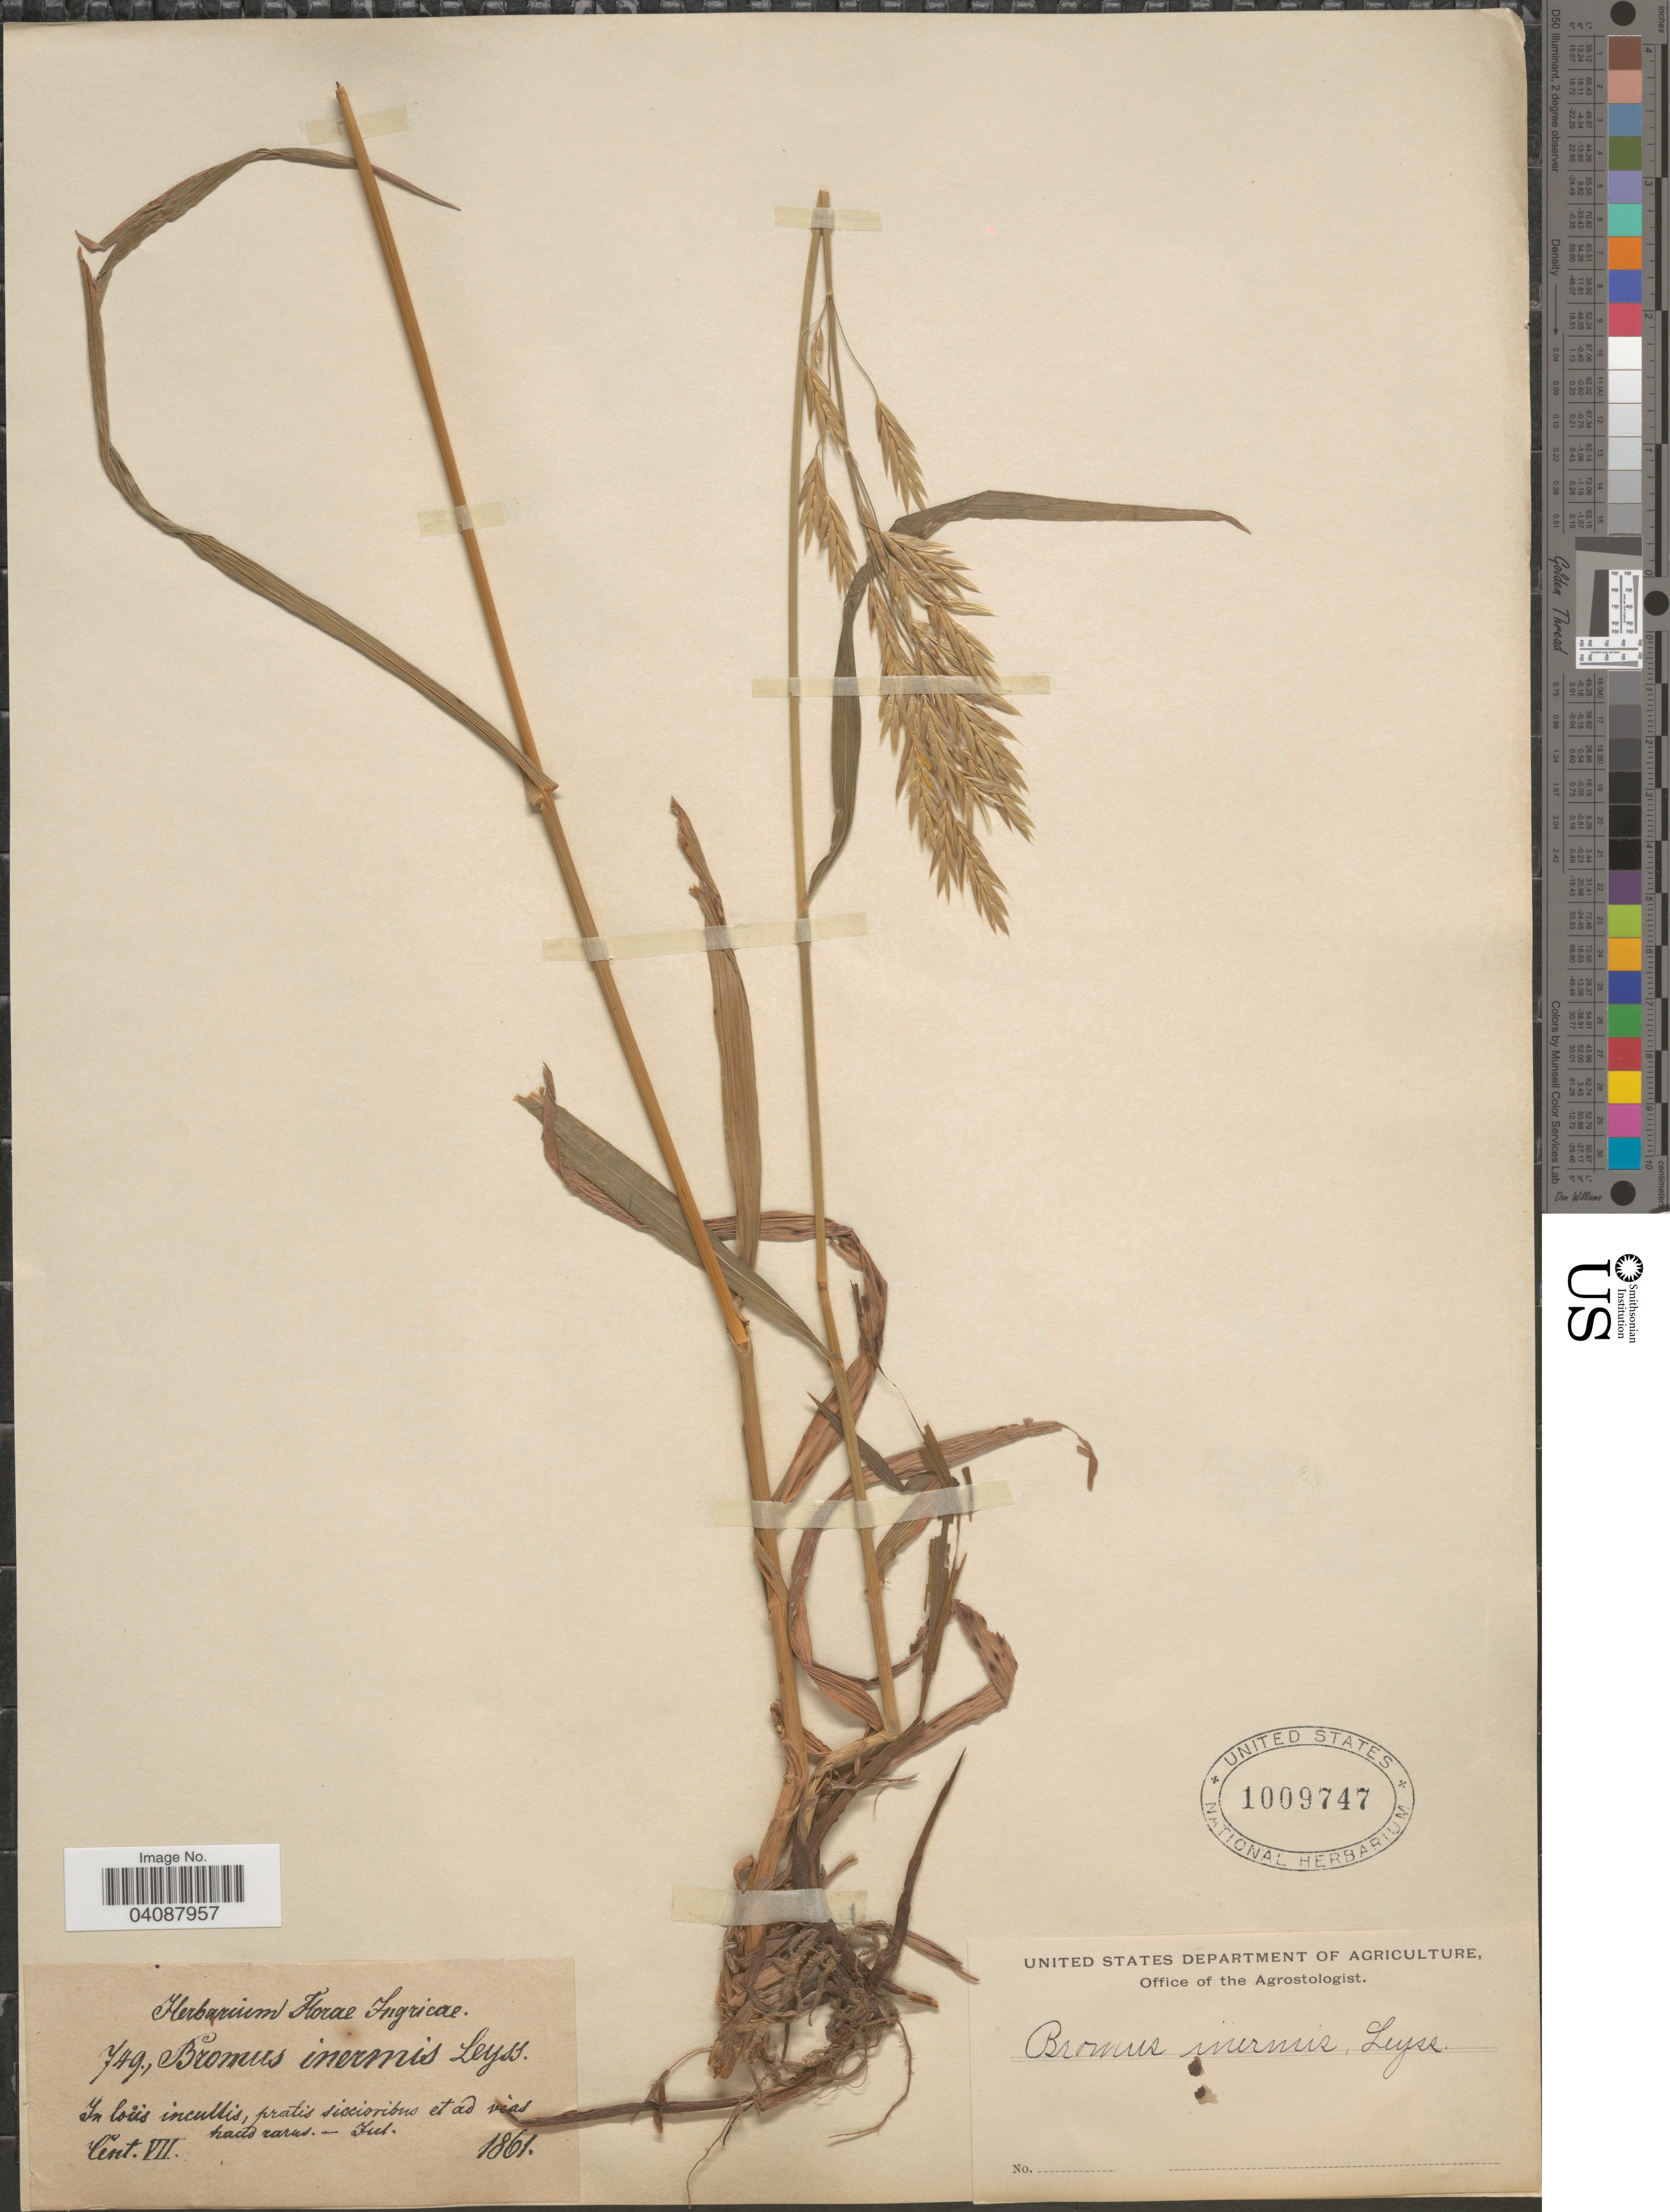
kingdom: Plantae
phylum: Tracheophyta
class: Liliopsida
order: Poales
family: Poaceae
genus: Bromus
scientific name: Bromus inermis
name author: Leyss.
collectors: ex herb. Florae Ingricae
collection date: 1961-07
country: Ukraine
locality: In locis incultis, pratis siccioribus et ad vias hacid rarus.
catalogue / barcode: US 1009747